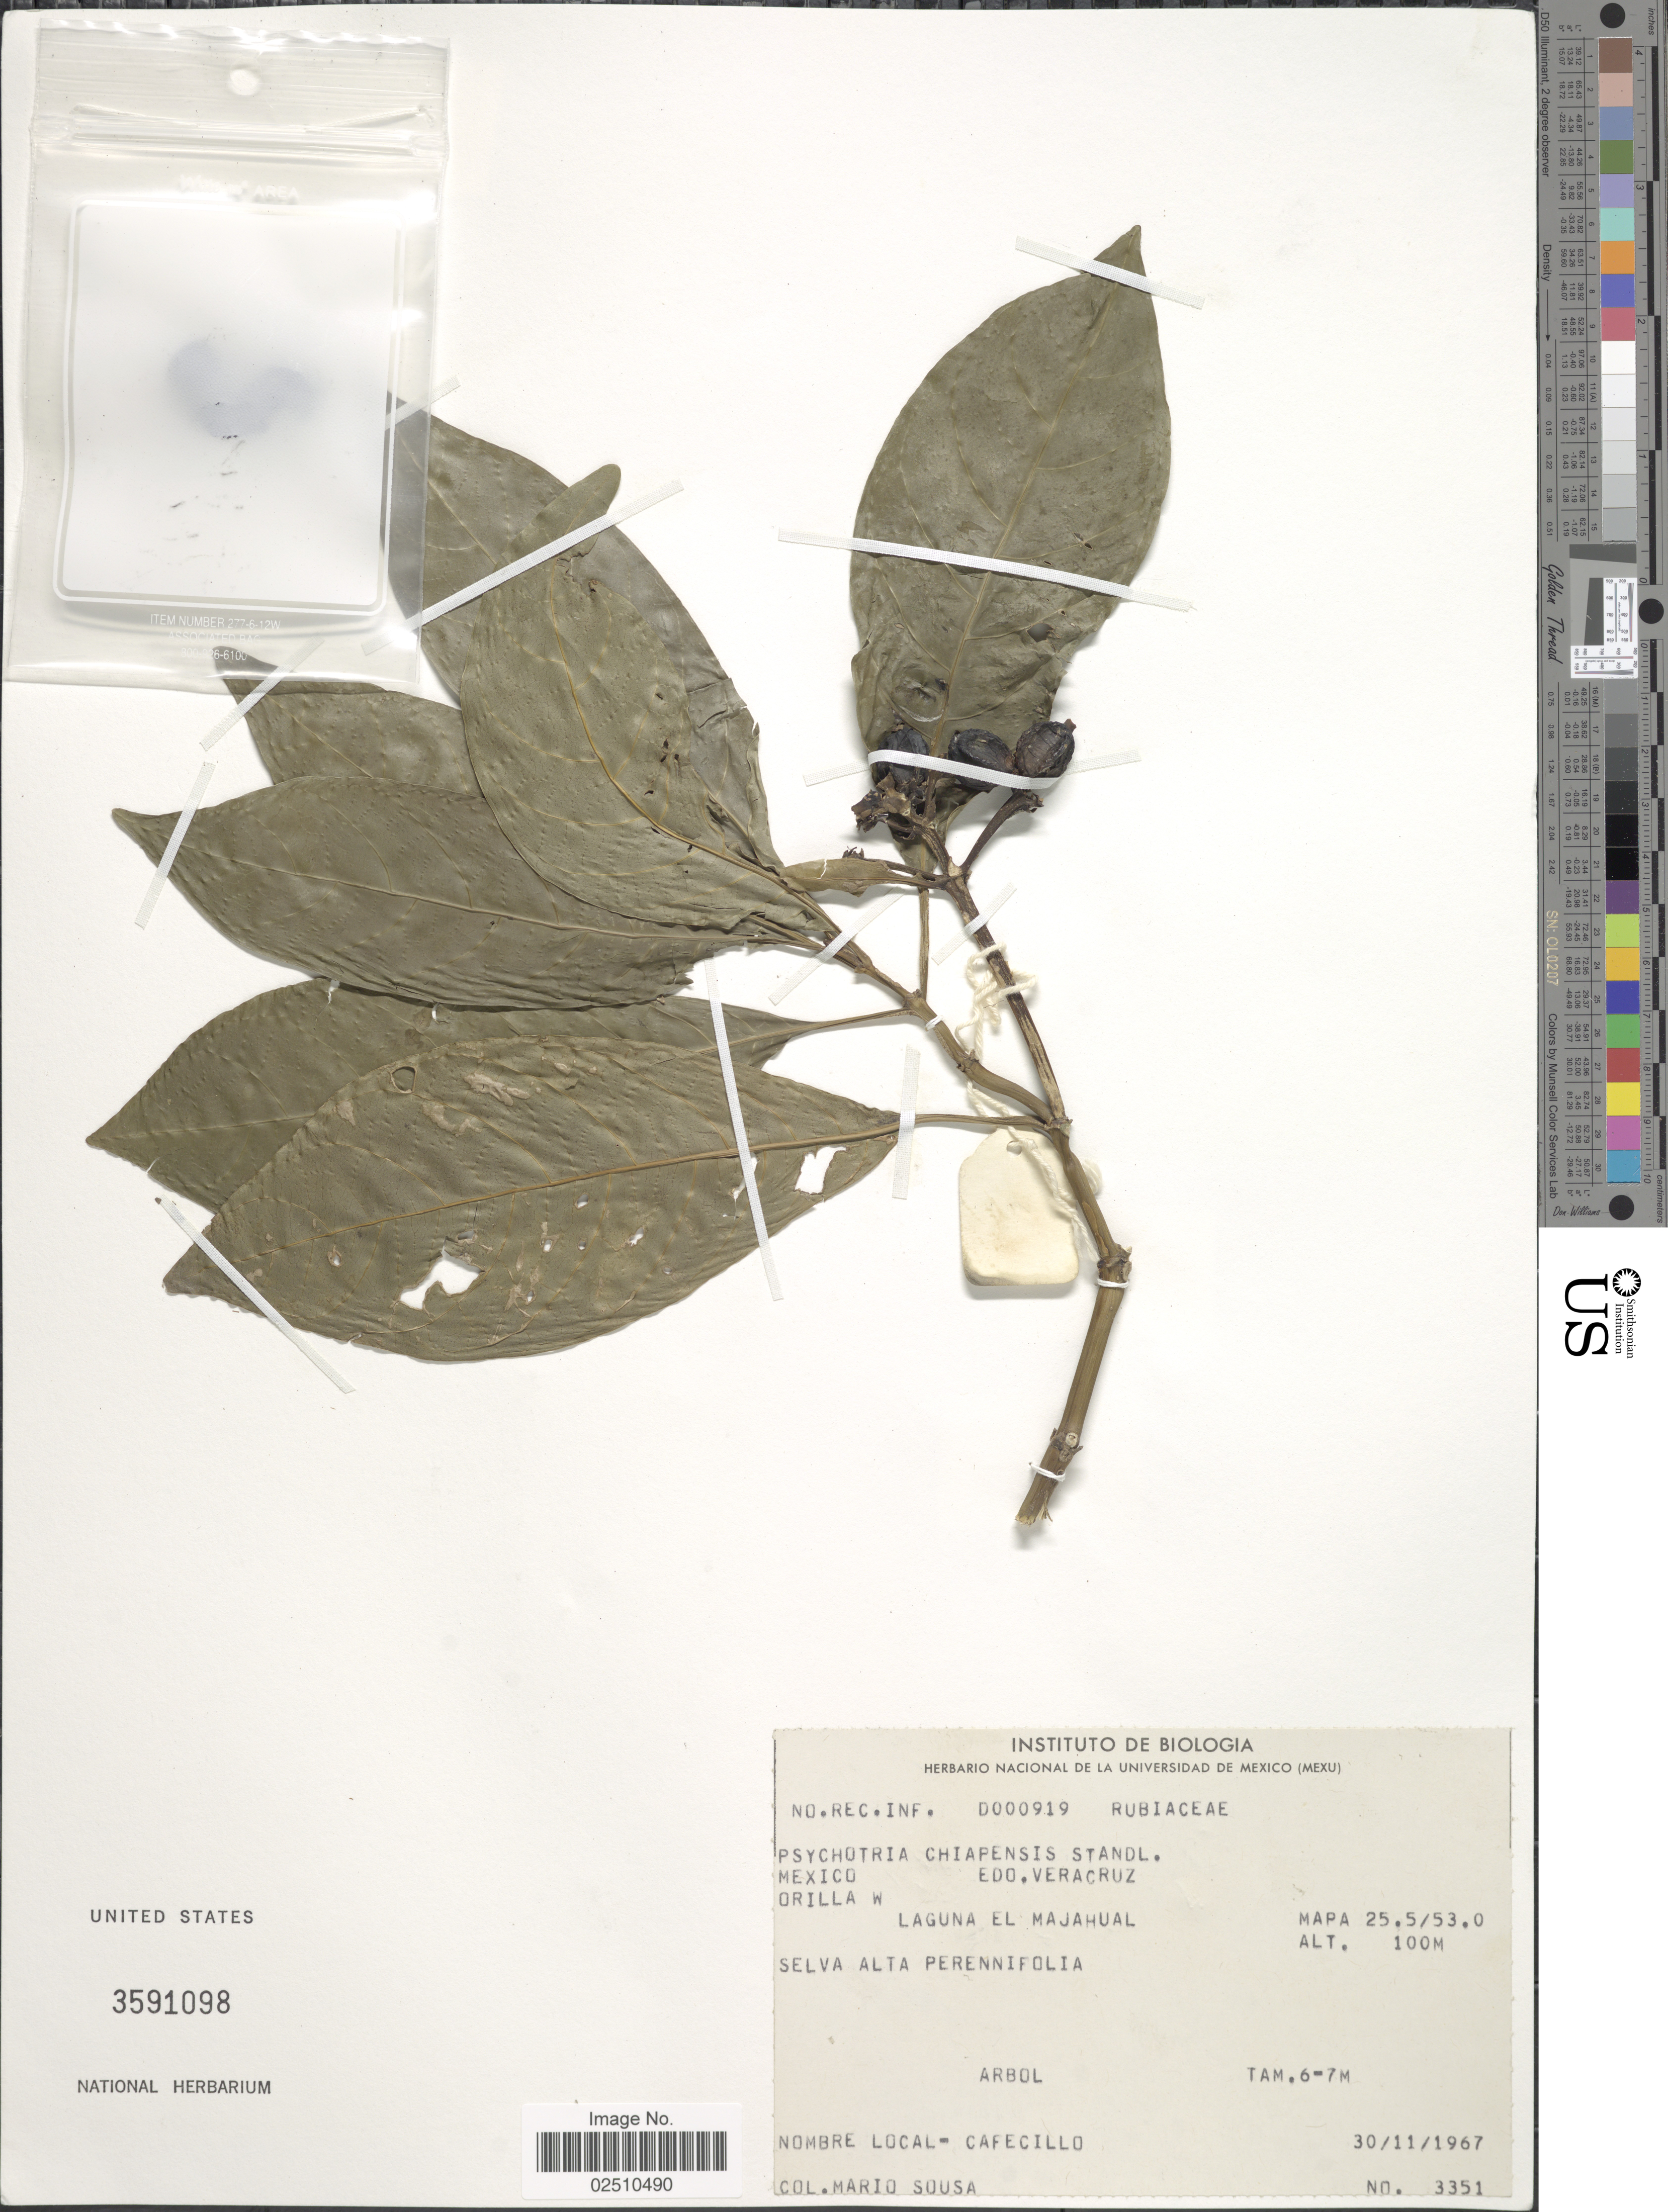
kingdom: Plantae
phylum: Tracheophyta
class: Magnoliopsida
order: Gentianales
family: Rubiaceae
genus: Psychotria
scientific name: Psychotria chiapensis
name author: Standl.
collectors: M. Sousa S.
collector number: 3351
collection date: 1967-11-30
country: Mexico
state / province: Veracruz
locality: Edo. Veracruz, orilla w Laguna el Majahual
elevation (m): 100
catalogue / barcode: US 3591098